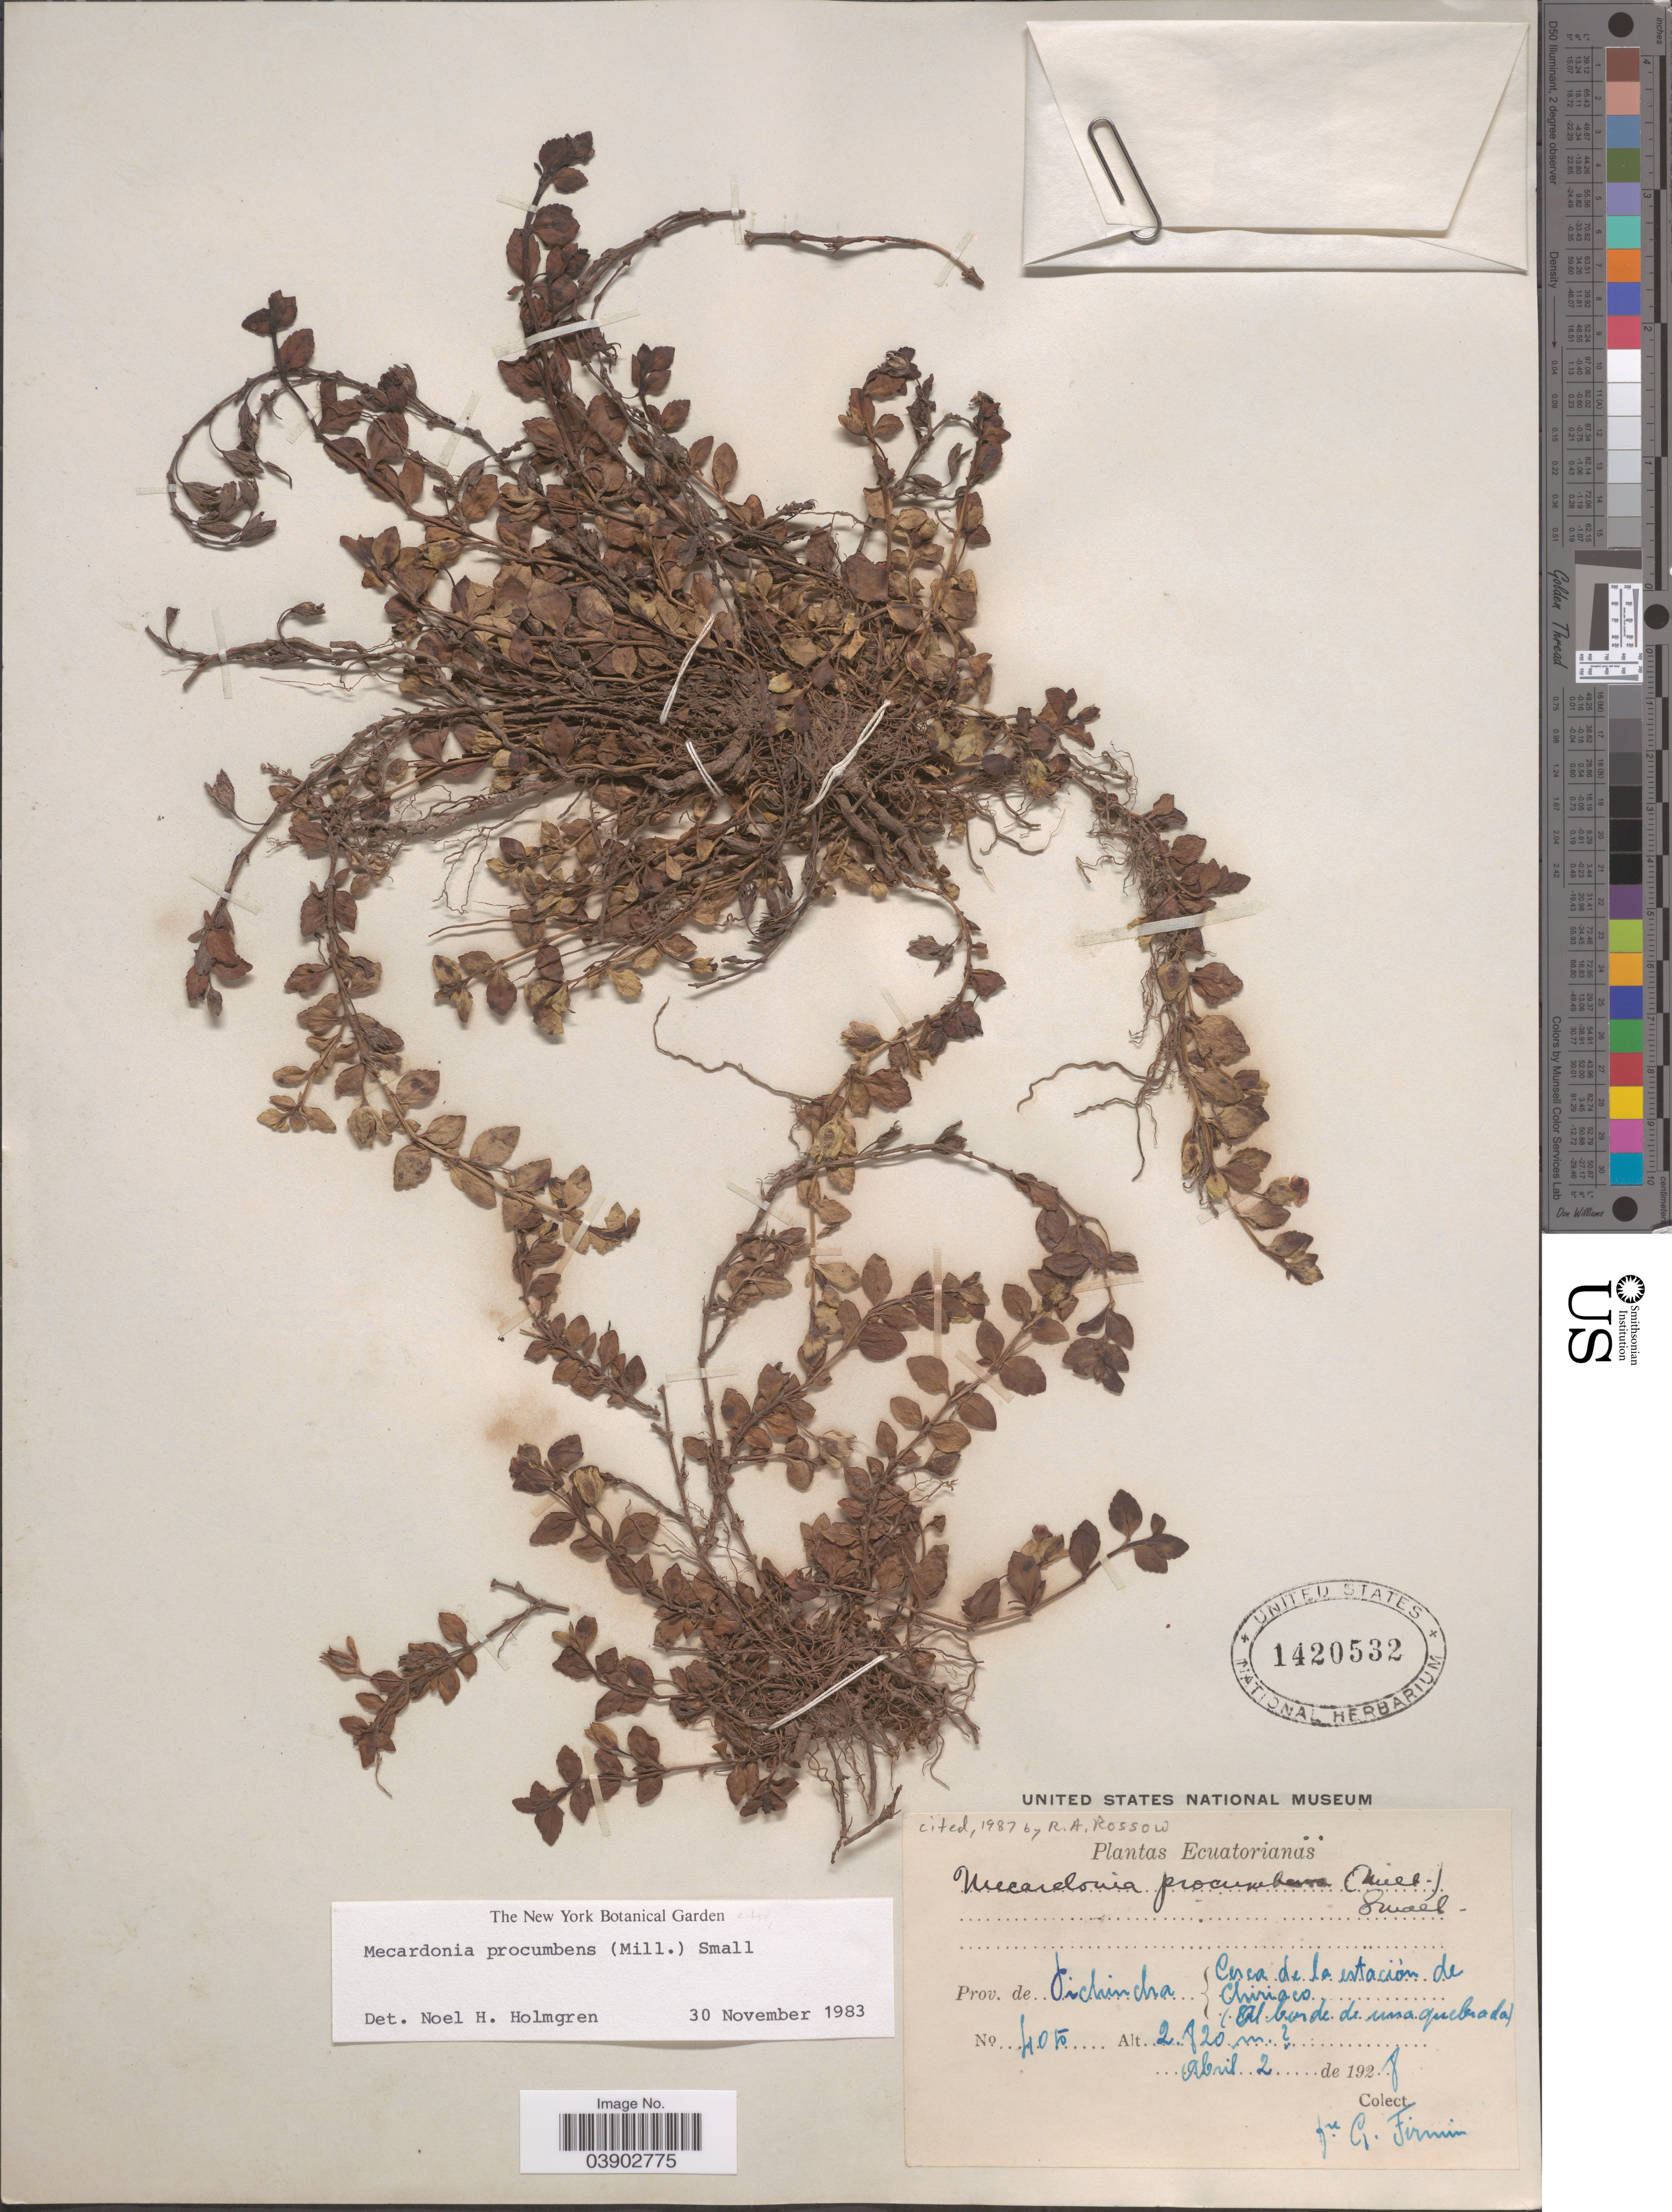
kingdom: Plantae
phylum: Tracheophyta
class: Magnoliopsida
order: Lamiales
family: Plantaginaceae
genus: Mecardonia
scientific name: Mecardonia procumbens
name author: (Mill.) Small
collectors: F. Firmin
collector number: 405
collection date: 1928-04-02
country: Ecuador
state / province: Pichincha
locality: Cerca de la estación de Chiriaco. Al borde de una quebrada.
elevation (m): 2820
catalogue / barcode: US 1420532